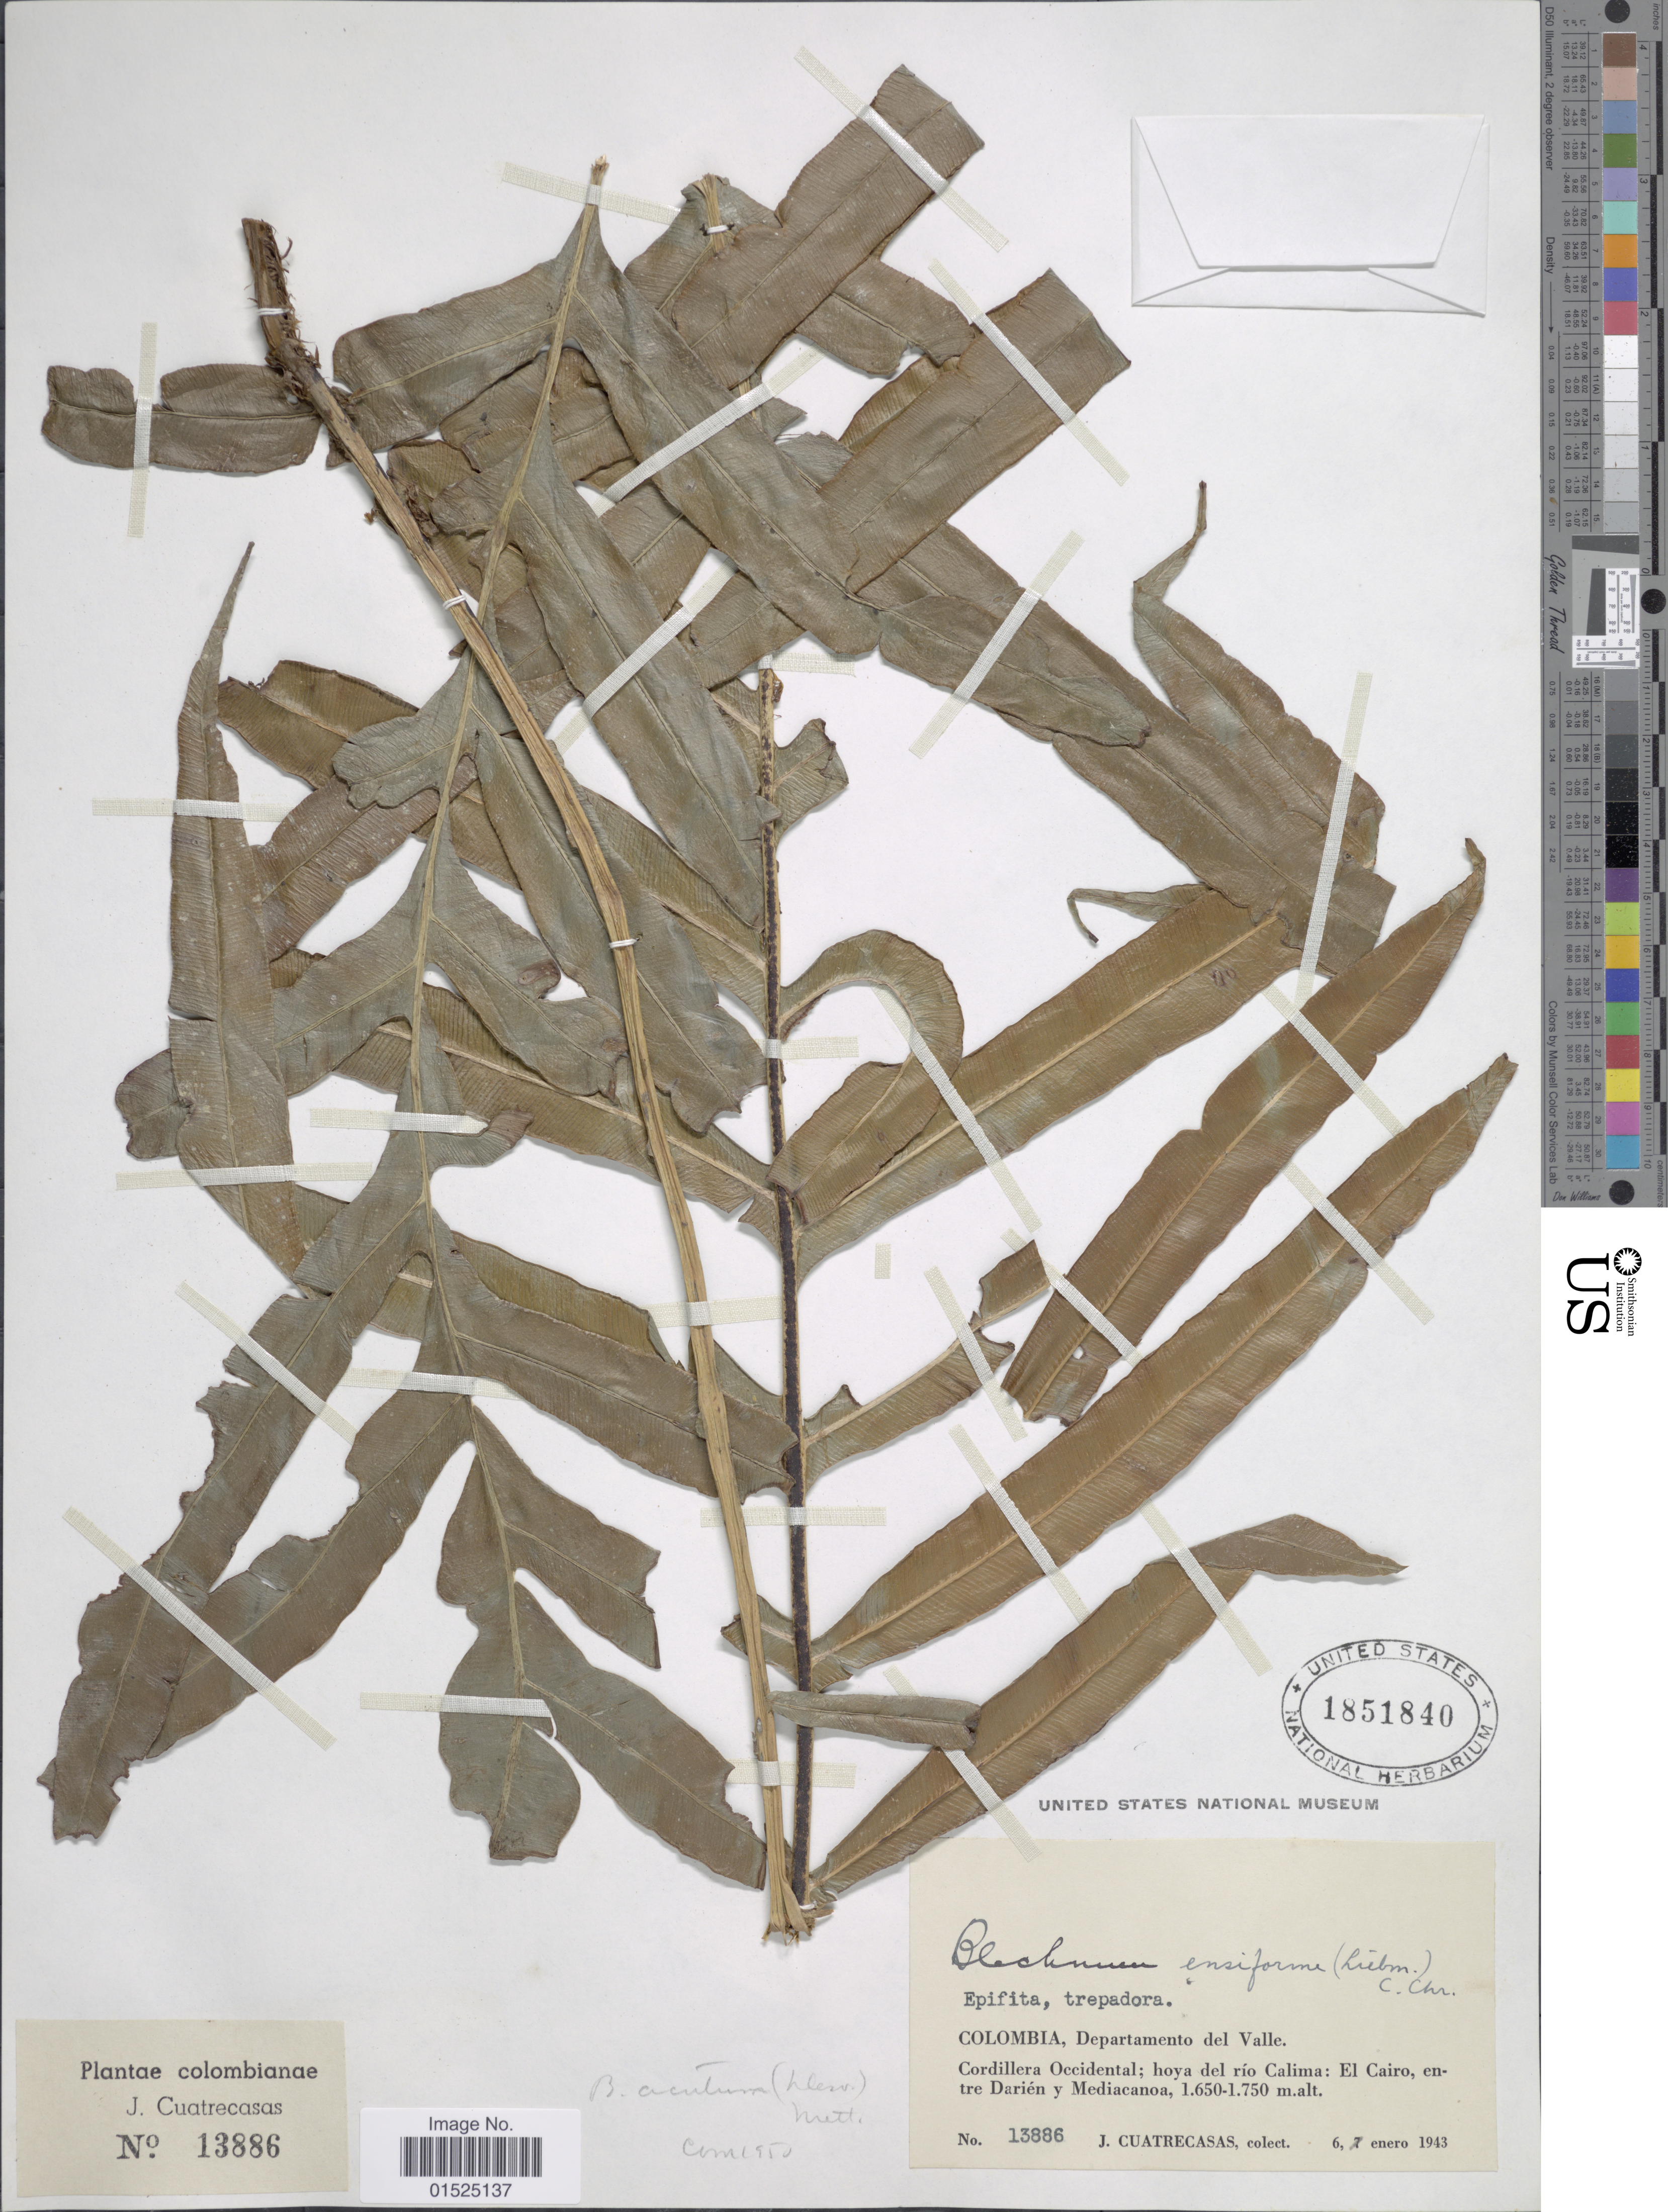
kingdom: Plantae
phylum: Tracheophyta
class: Polypodiopsida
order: Polypodiales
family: Blechnaceae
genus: Blechnum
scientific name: Blechnum acutum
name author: (Desv.) Mett.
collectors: J. Cuatrecasas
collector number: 13886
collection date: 1943-01-06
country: Colombia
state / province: Valle del Cauca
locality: Departamento del Valle, Cordillera Occidental; hoya del rio Calimo: El Cairo entre Darien y Mediacanoa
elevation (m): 1650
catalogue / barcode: US 1851840